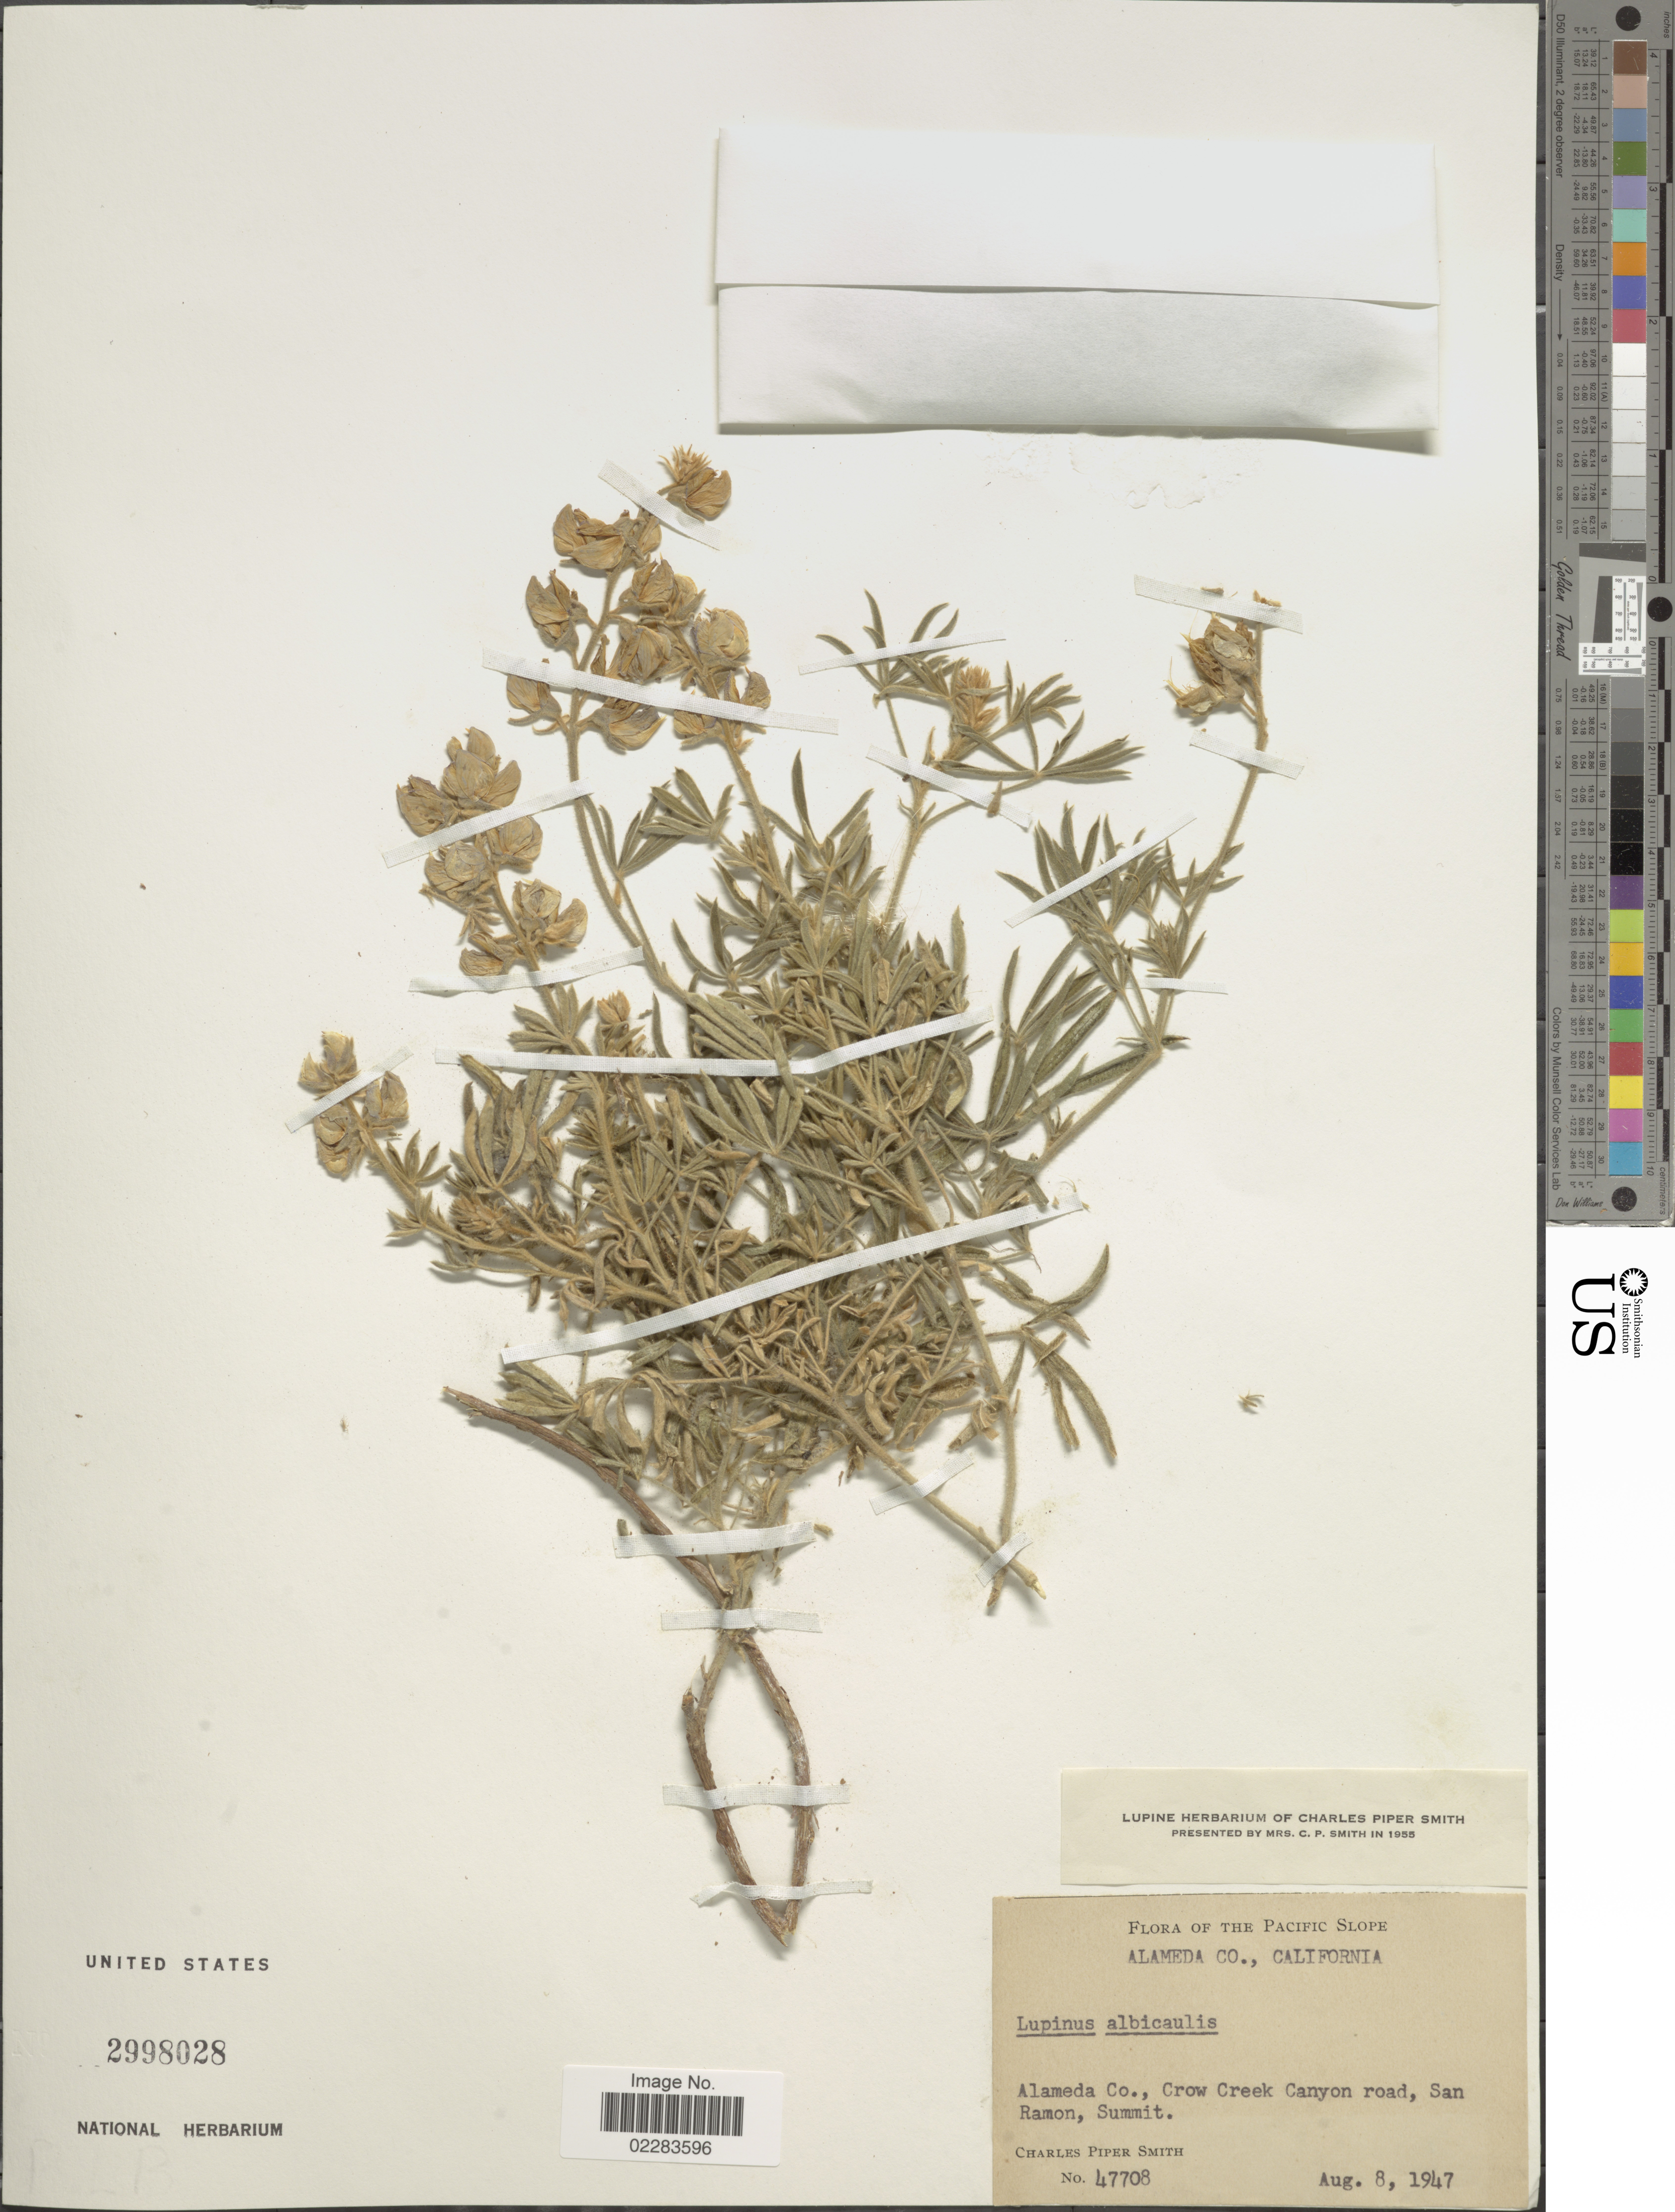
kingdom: Plantae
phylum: Tracheophyta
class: Magnoliopsida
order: Fabales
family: Fabaceae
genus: Lupinus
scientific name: Lupinus albicaulis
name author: Douglas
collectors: C. P. Smith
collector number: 47708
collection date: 1947-08-08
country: United States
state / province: California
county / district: Alameda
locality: Pacific Slope. Alameda Co., Crow Creek Canyon road, San Ramon, Summit.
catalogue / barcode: US 2998028